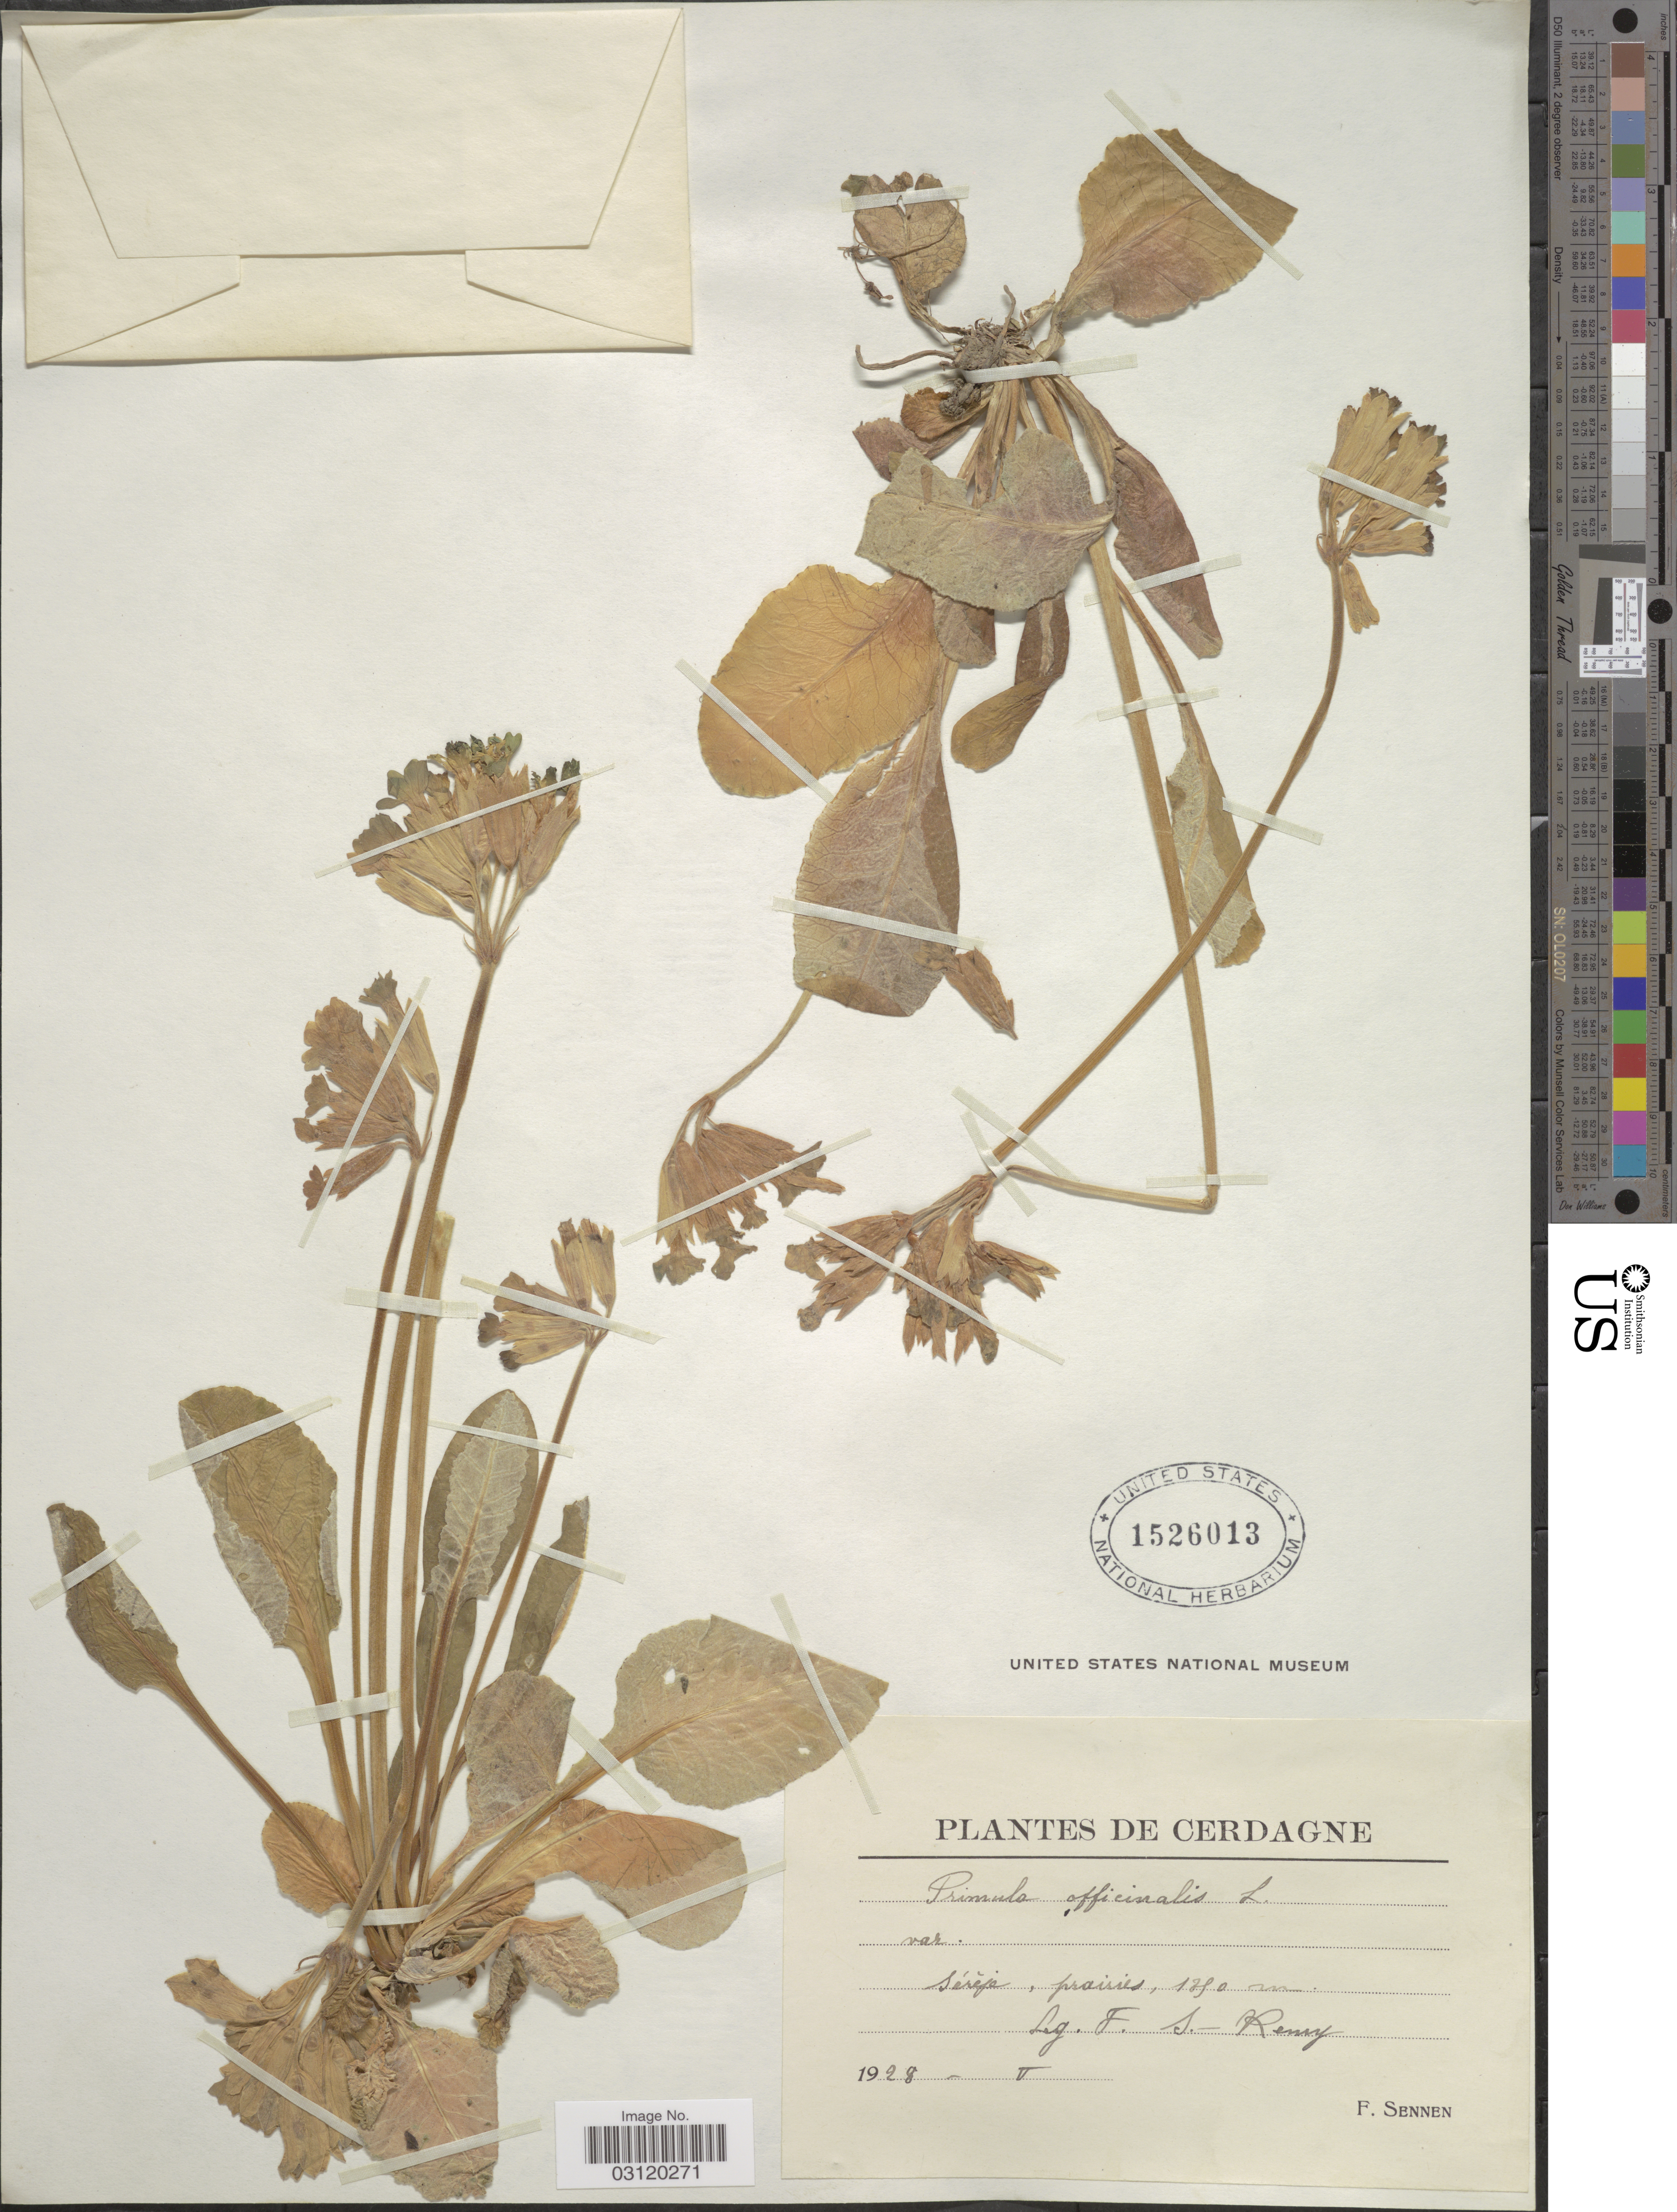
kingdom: Plantae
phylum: Tracheophyta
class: Magnoliopsida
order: Ericales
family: Primulaceae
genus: Primula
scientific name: Primula officinalis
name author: (L.) Hill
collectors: F.S. Remy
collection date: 1928-05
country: Spain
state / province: Islas Baleares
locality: De Cerdagne, Sereje, prairies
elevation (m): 1250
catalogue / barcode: US 1526013